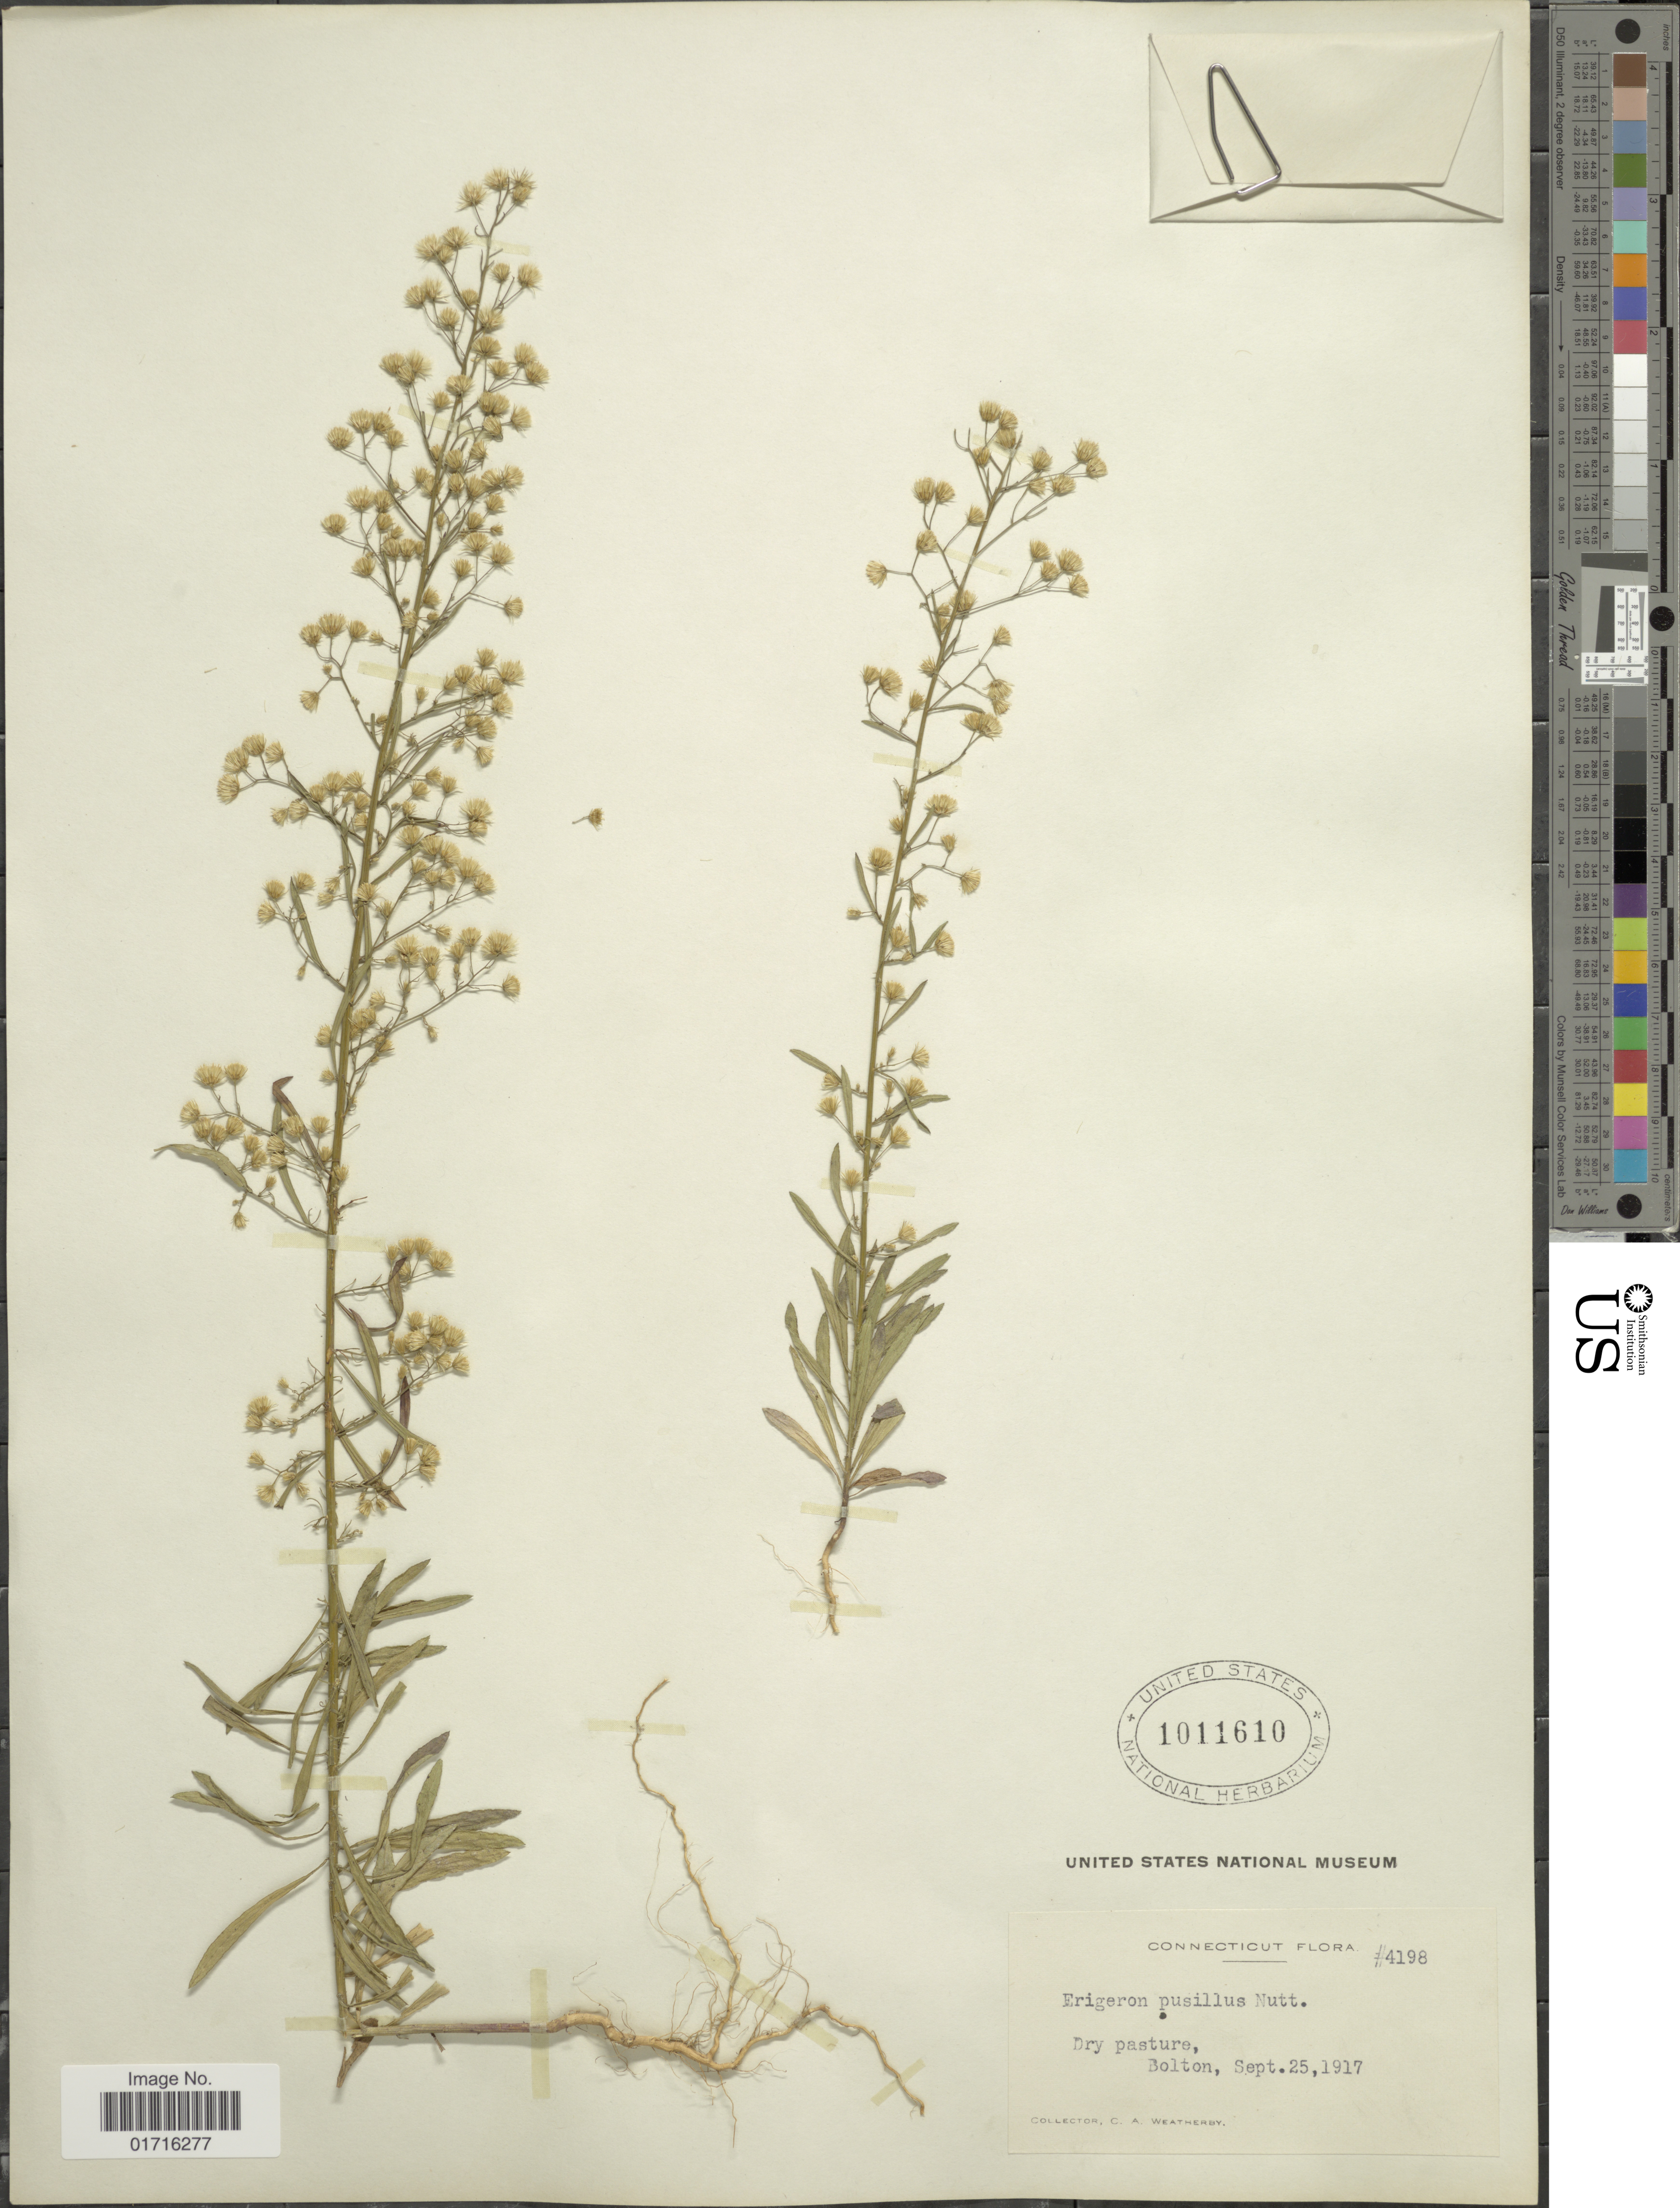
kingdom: Plantae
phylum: Tracheophyta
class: Magnoliopsida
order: Asterales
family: Asteraceae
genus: Conyza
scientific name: Conyza pusilla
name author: Houtt.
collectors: C. A. Weatherby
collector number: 4198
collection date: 1917-09-25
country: United States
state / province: Connecticut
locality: Bolton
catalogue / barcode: US 1011610